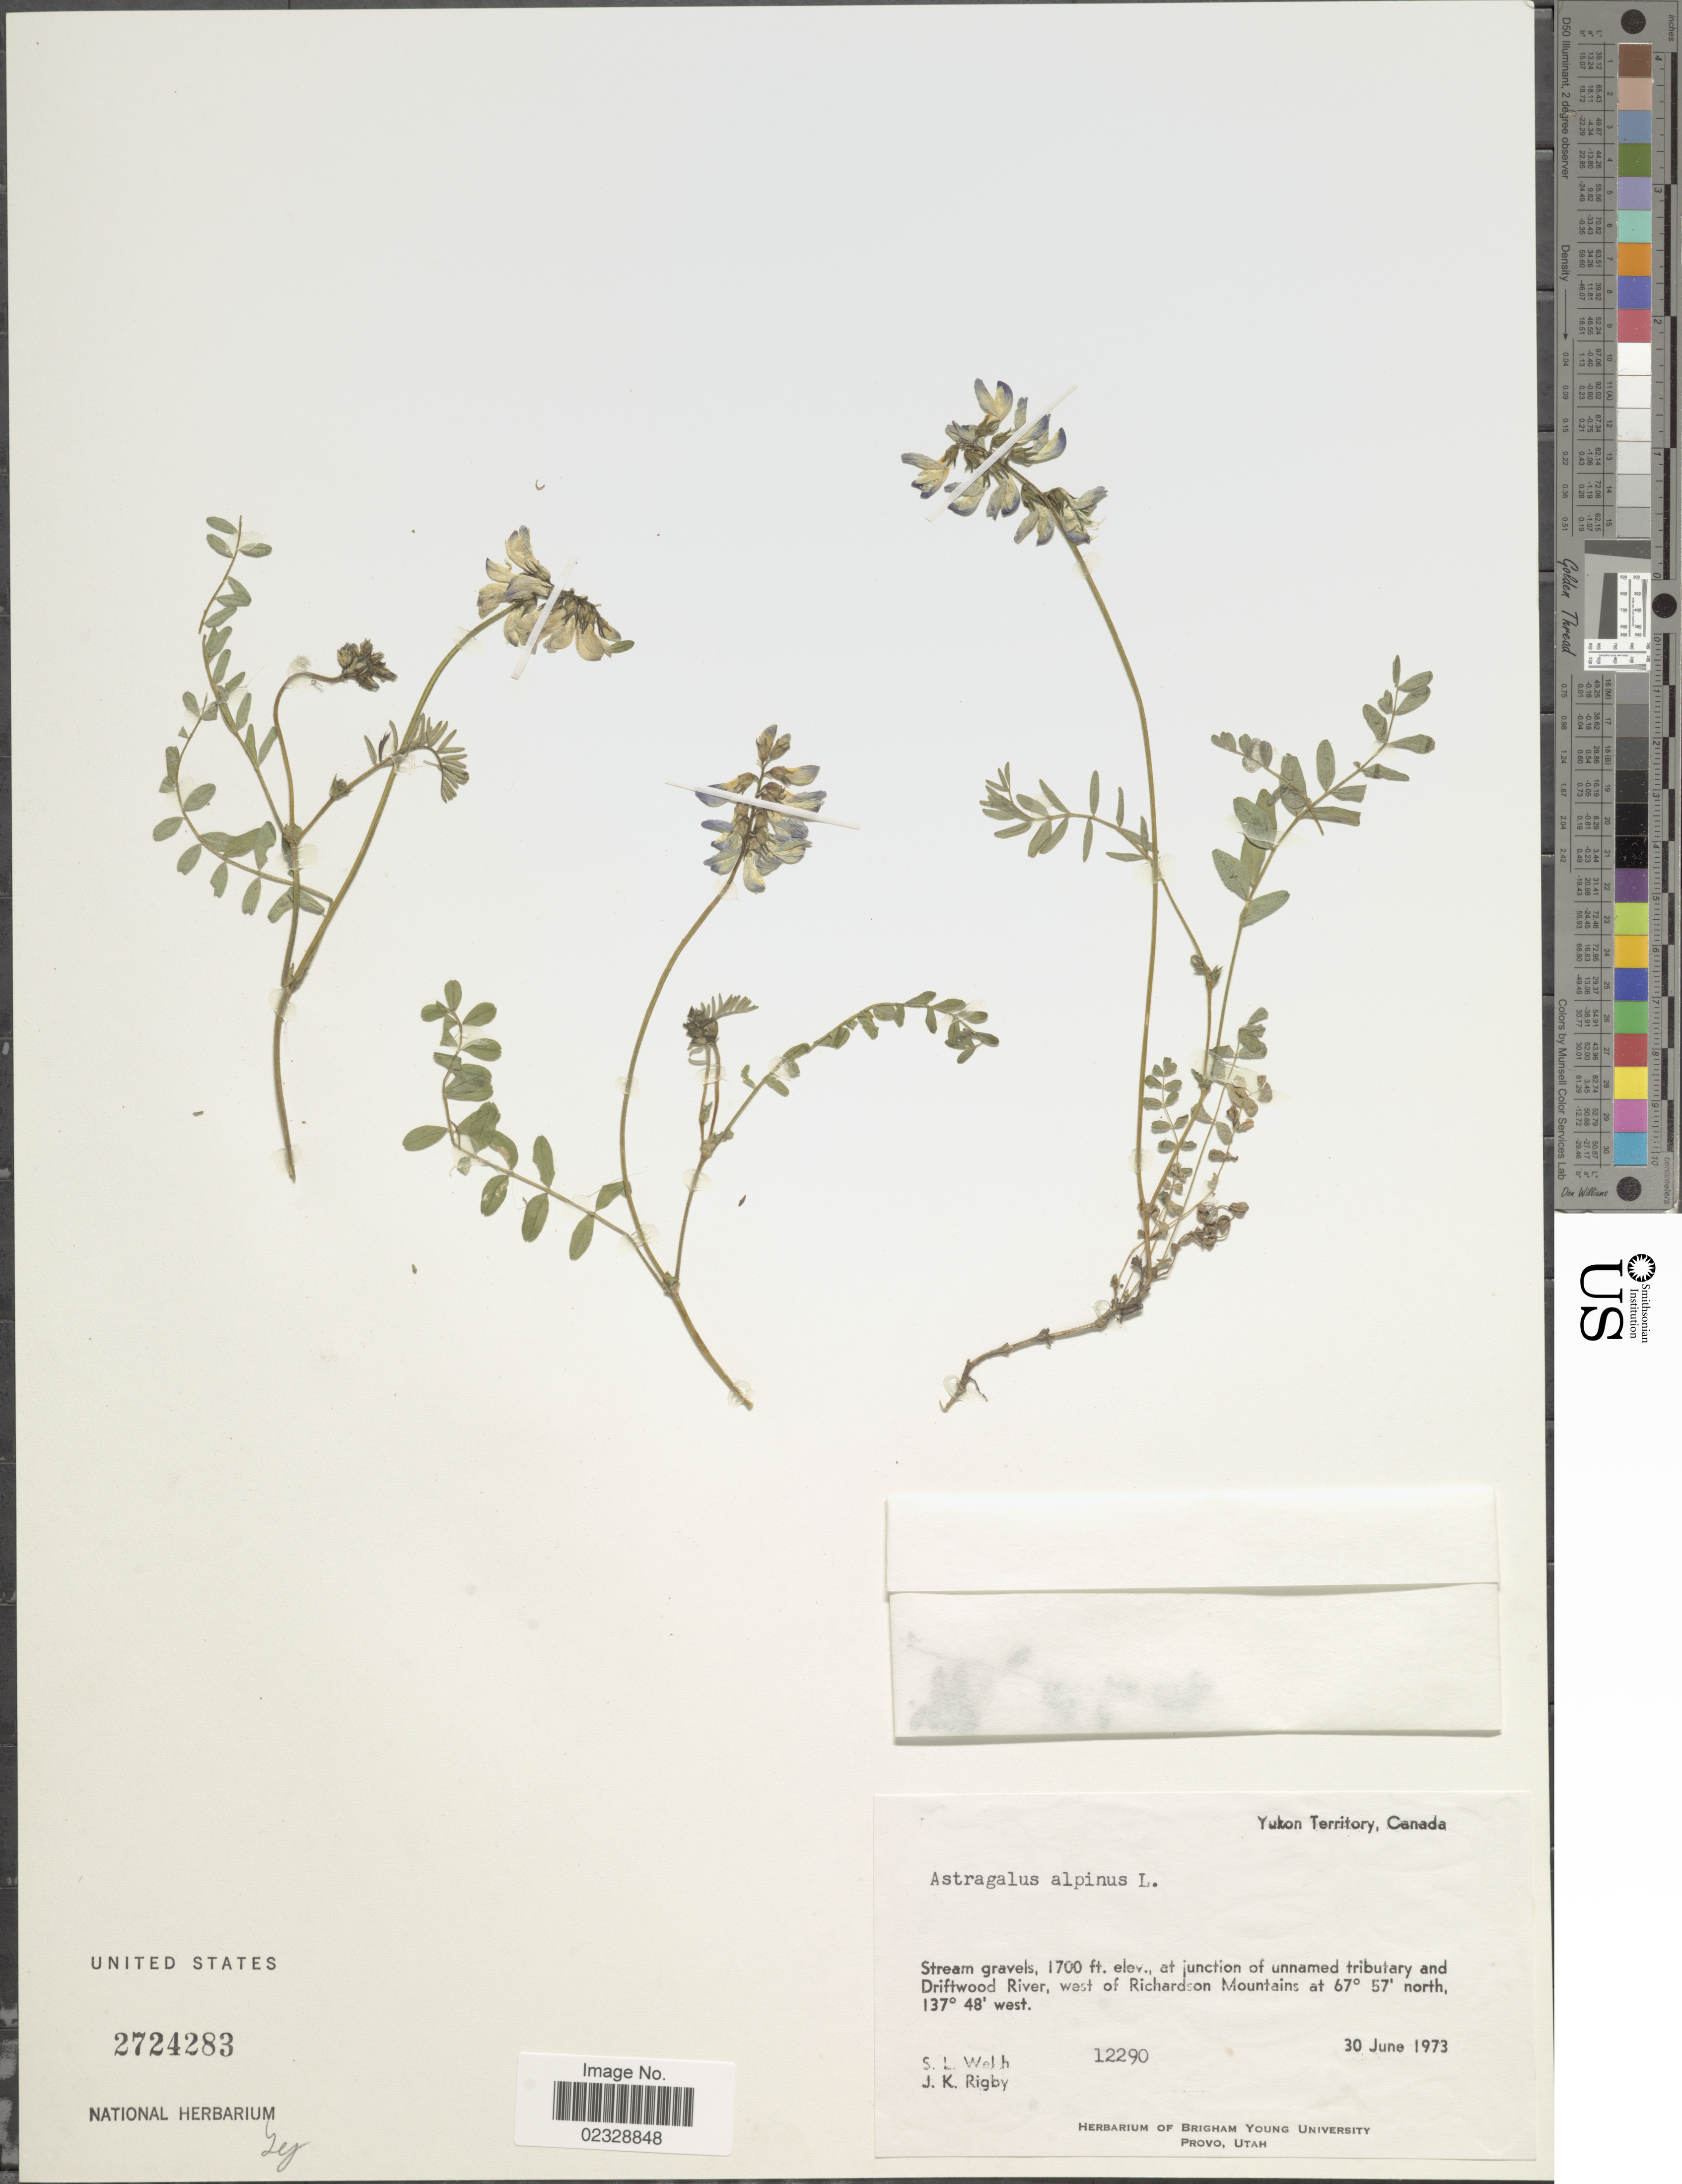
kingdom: Plantae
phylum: Tracheophyta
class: Magnoliopsida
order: Fabales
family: Fabaceae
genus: Astragalus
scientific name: Astragalus alpinus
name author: L.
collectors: S. Welsh & J. Rigby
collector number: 12290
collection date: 1973-06-30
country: Canada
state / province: Yukon Territory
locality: Driftwood River, west of Richardson Mountains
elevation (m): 518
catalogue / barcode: US 2724382